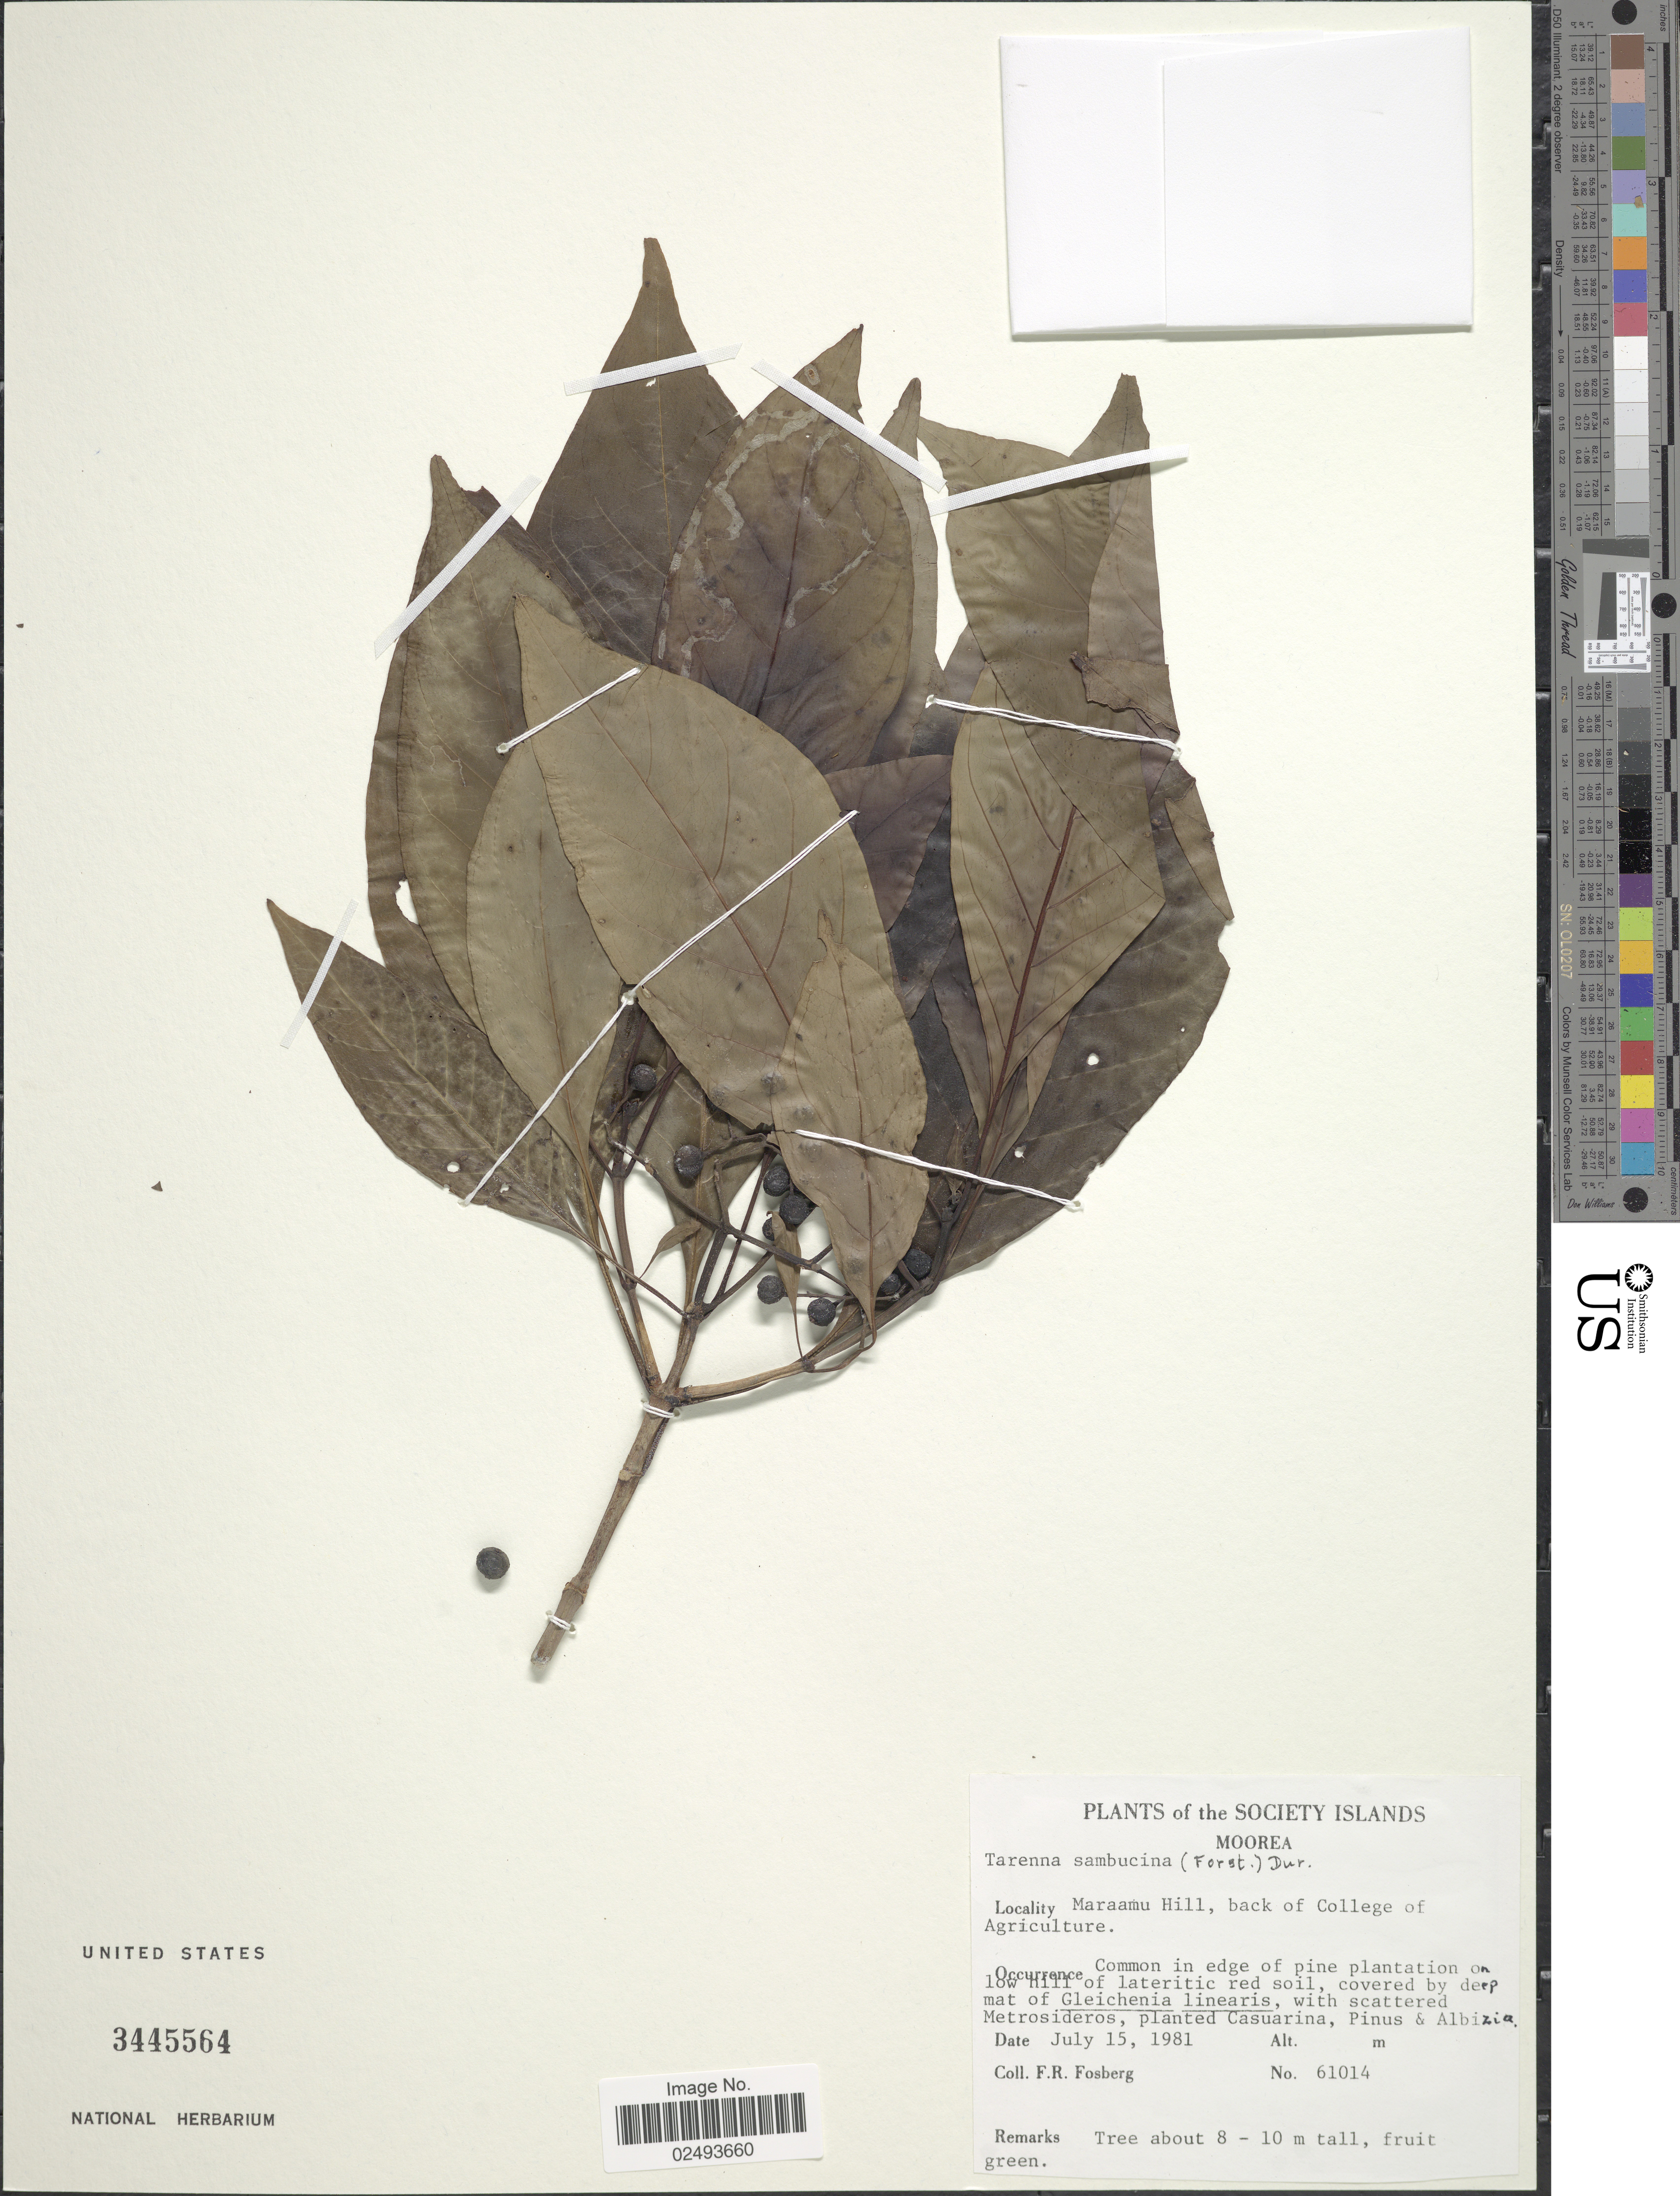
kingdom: Plantae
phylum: Tracheophyta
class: Magnoliopsida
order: Gentianales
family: Rubiaceae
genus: Tarenna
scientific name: Tarenna sambucina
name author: (G. Forst.) Drake ex Durand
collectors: F. R. Fosberg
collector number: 61014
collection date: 1981-07-15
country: French Polynesia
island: Moorea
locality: The Society Islands, Moorea, Maraamu Hill, back of College of Agriculture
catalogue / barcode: US 3445564